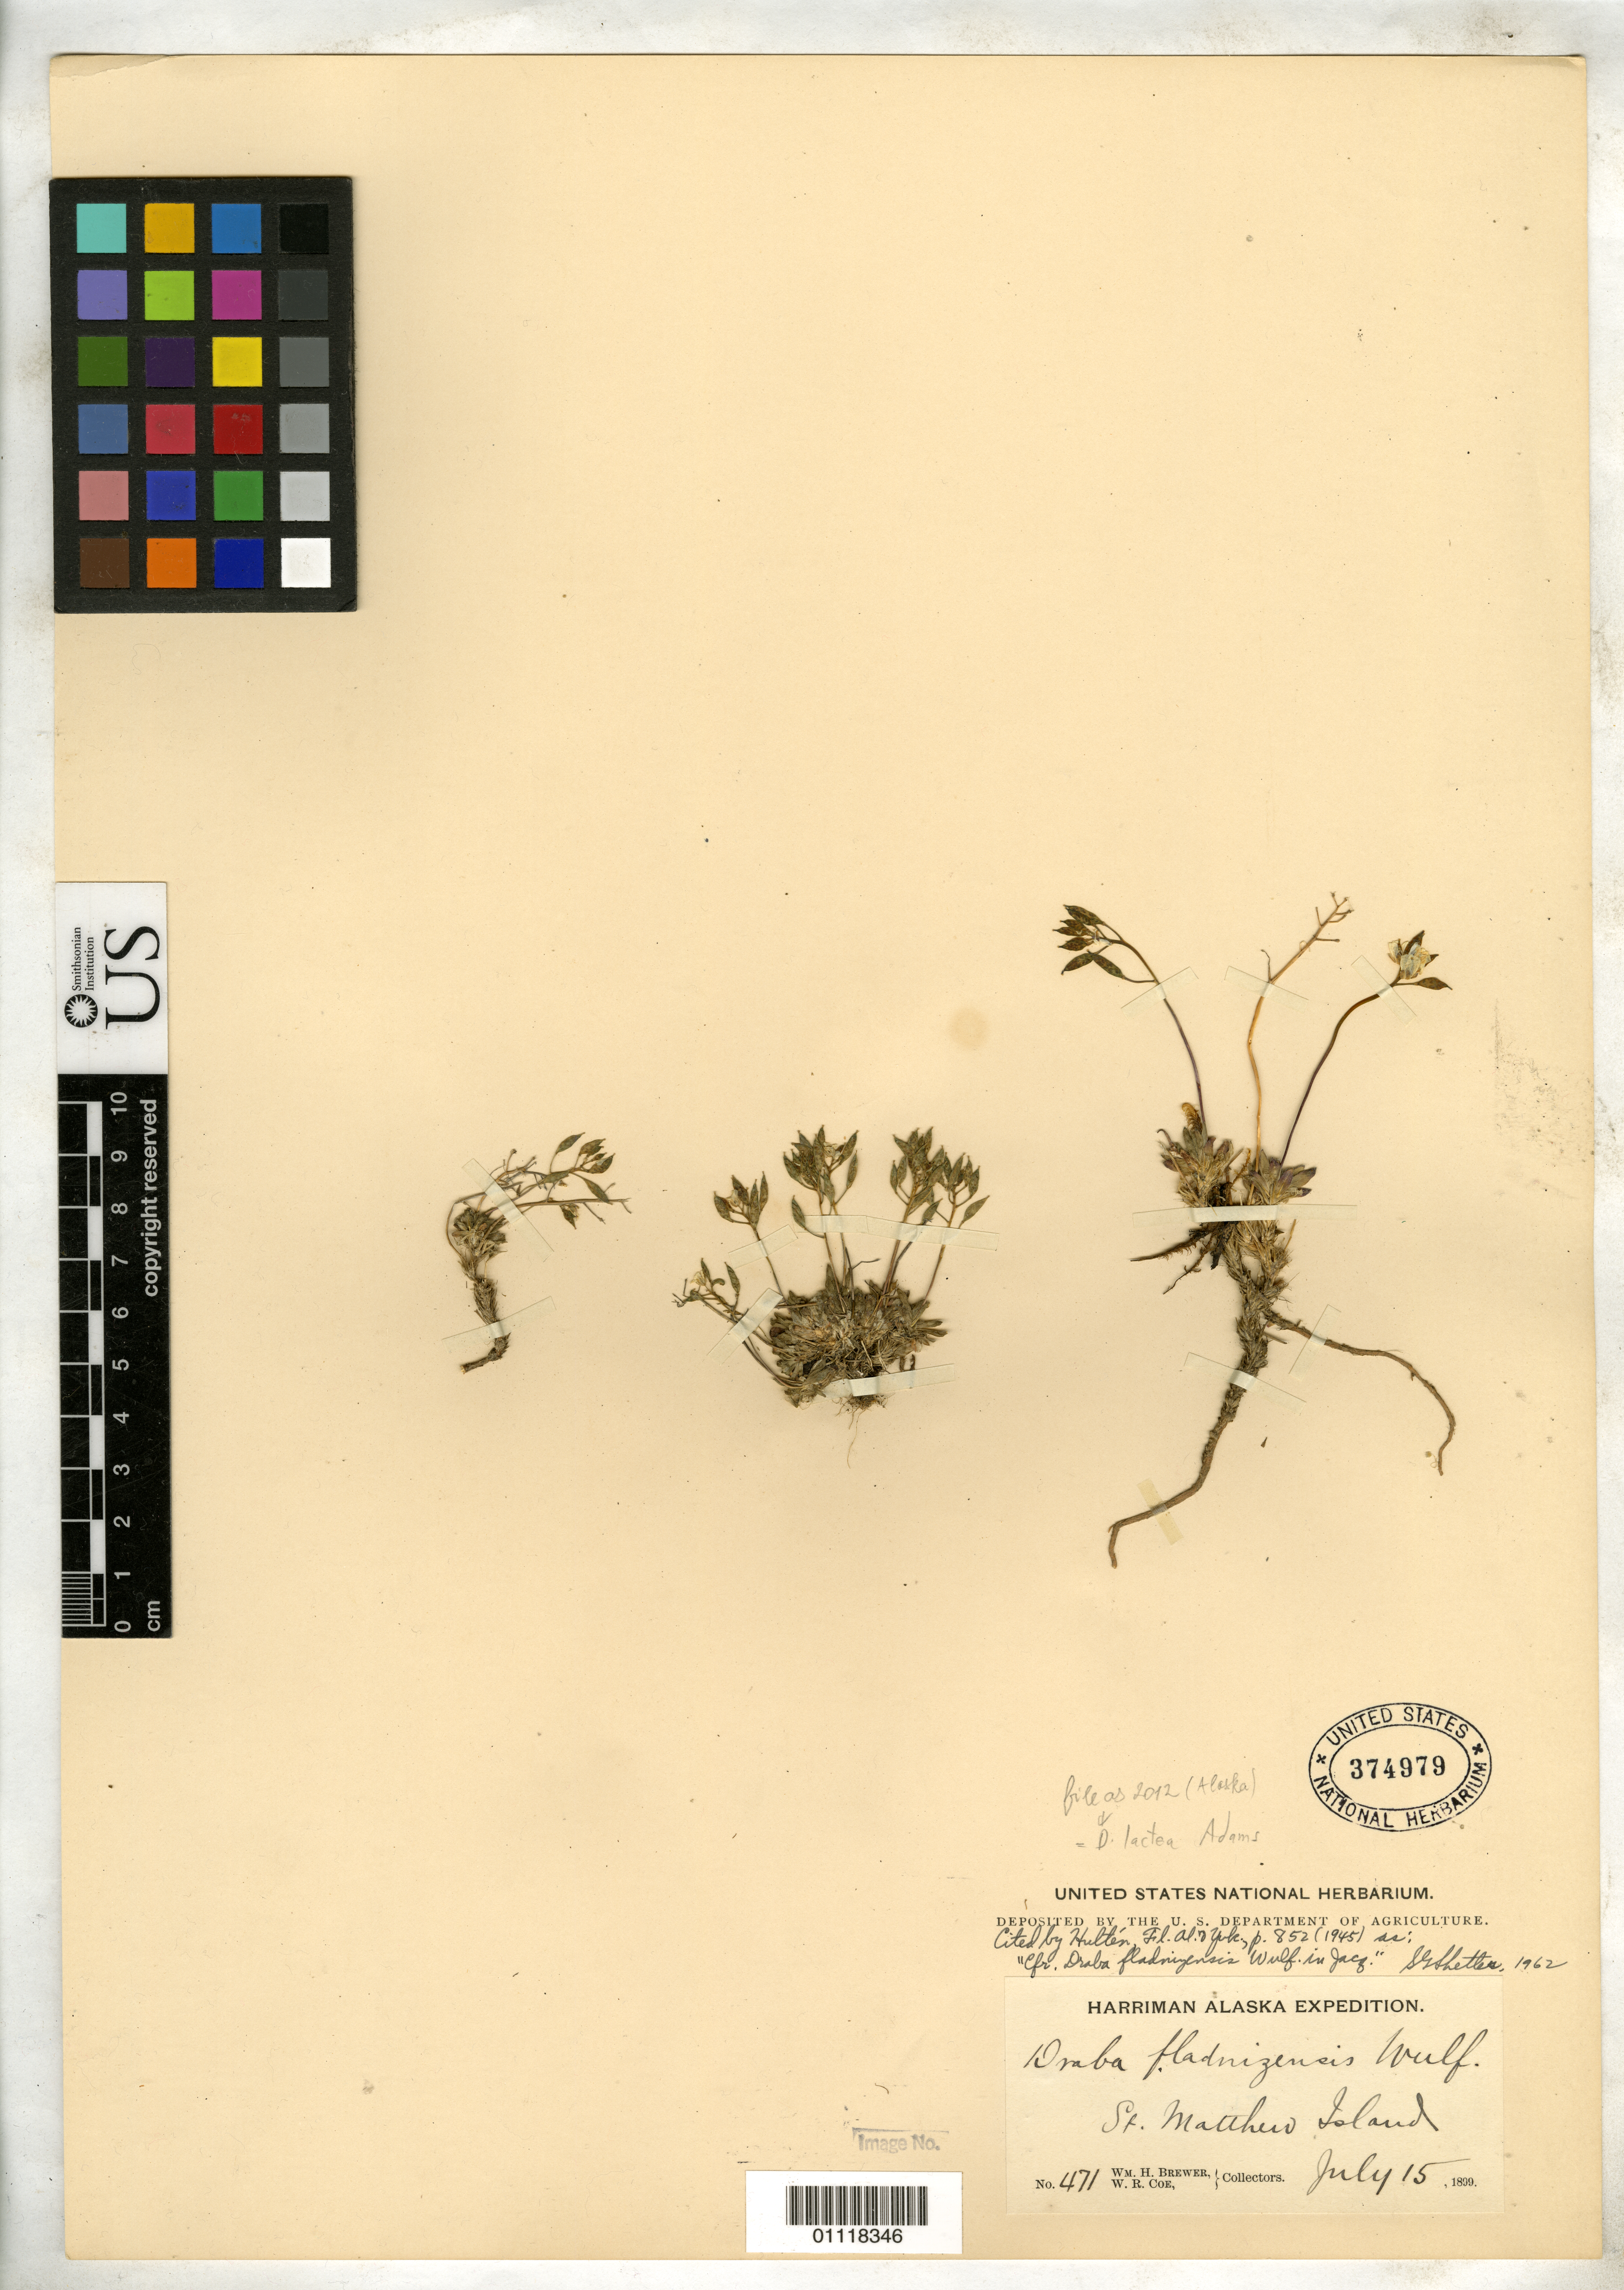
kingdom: Plantae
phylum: Tracheophyta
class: Magnoliopsida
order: Brassicales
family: Brassicaceae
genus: Draba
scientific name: Draba lactea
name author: Adams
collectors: W. H. Brewer & W. Coe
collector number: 471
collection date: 1899-07-15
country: United States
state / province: Alaska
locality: St. Matthew Island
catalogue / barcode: US 374979